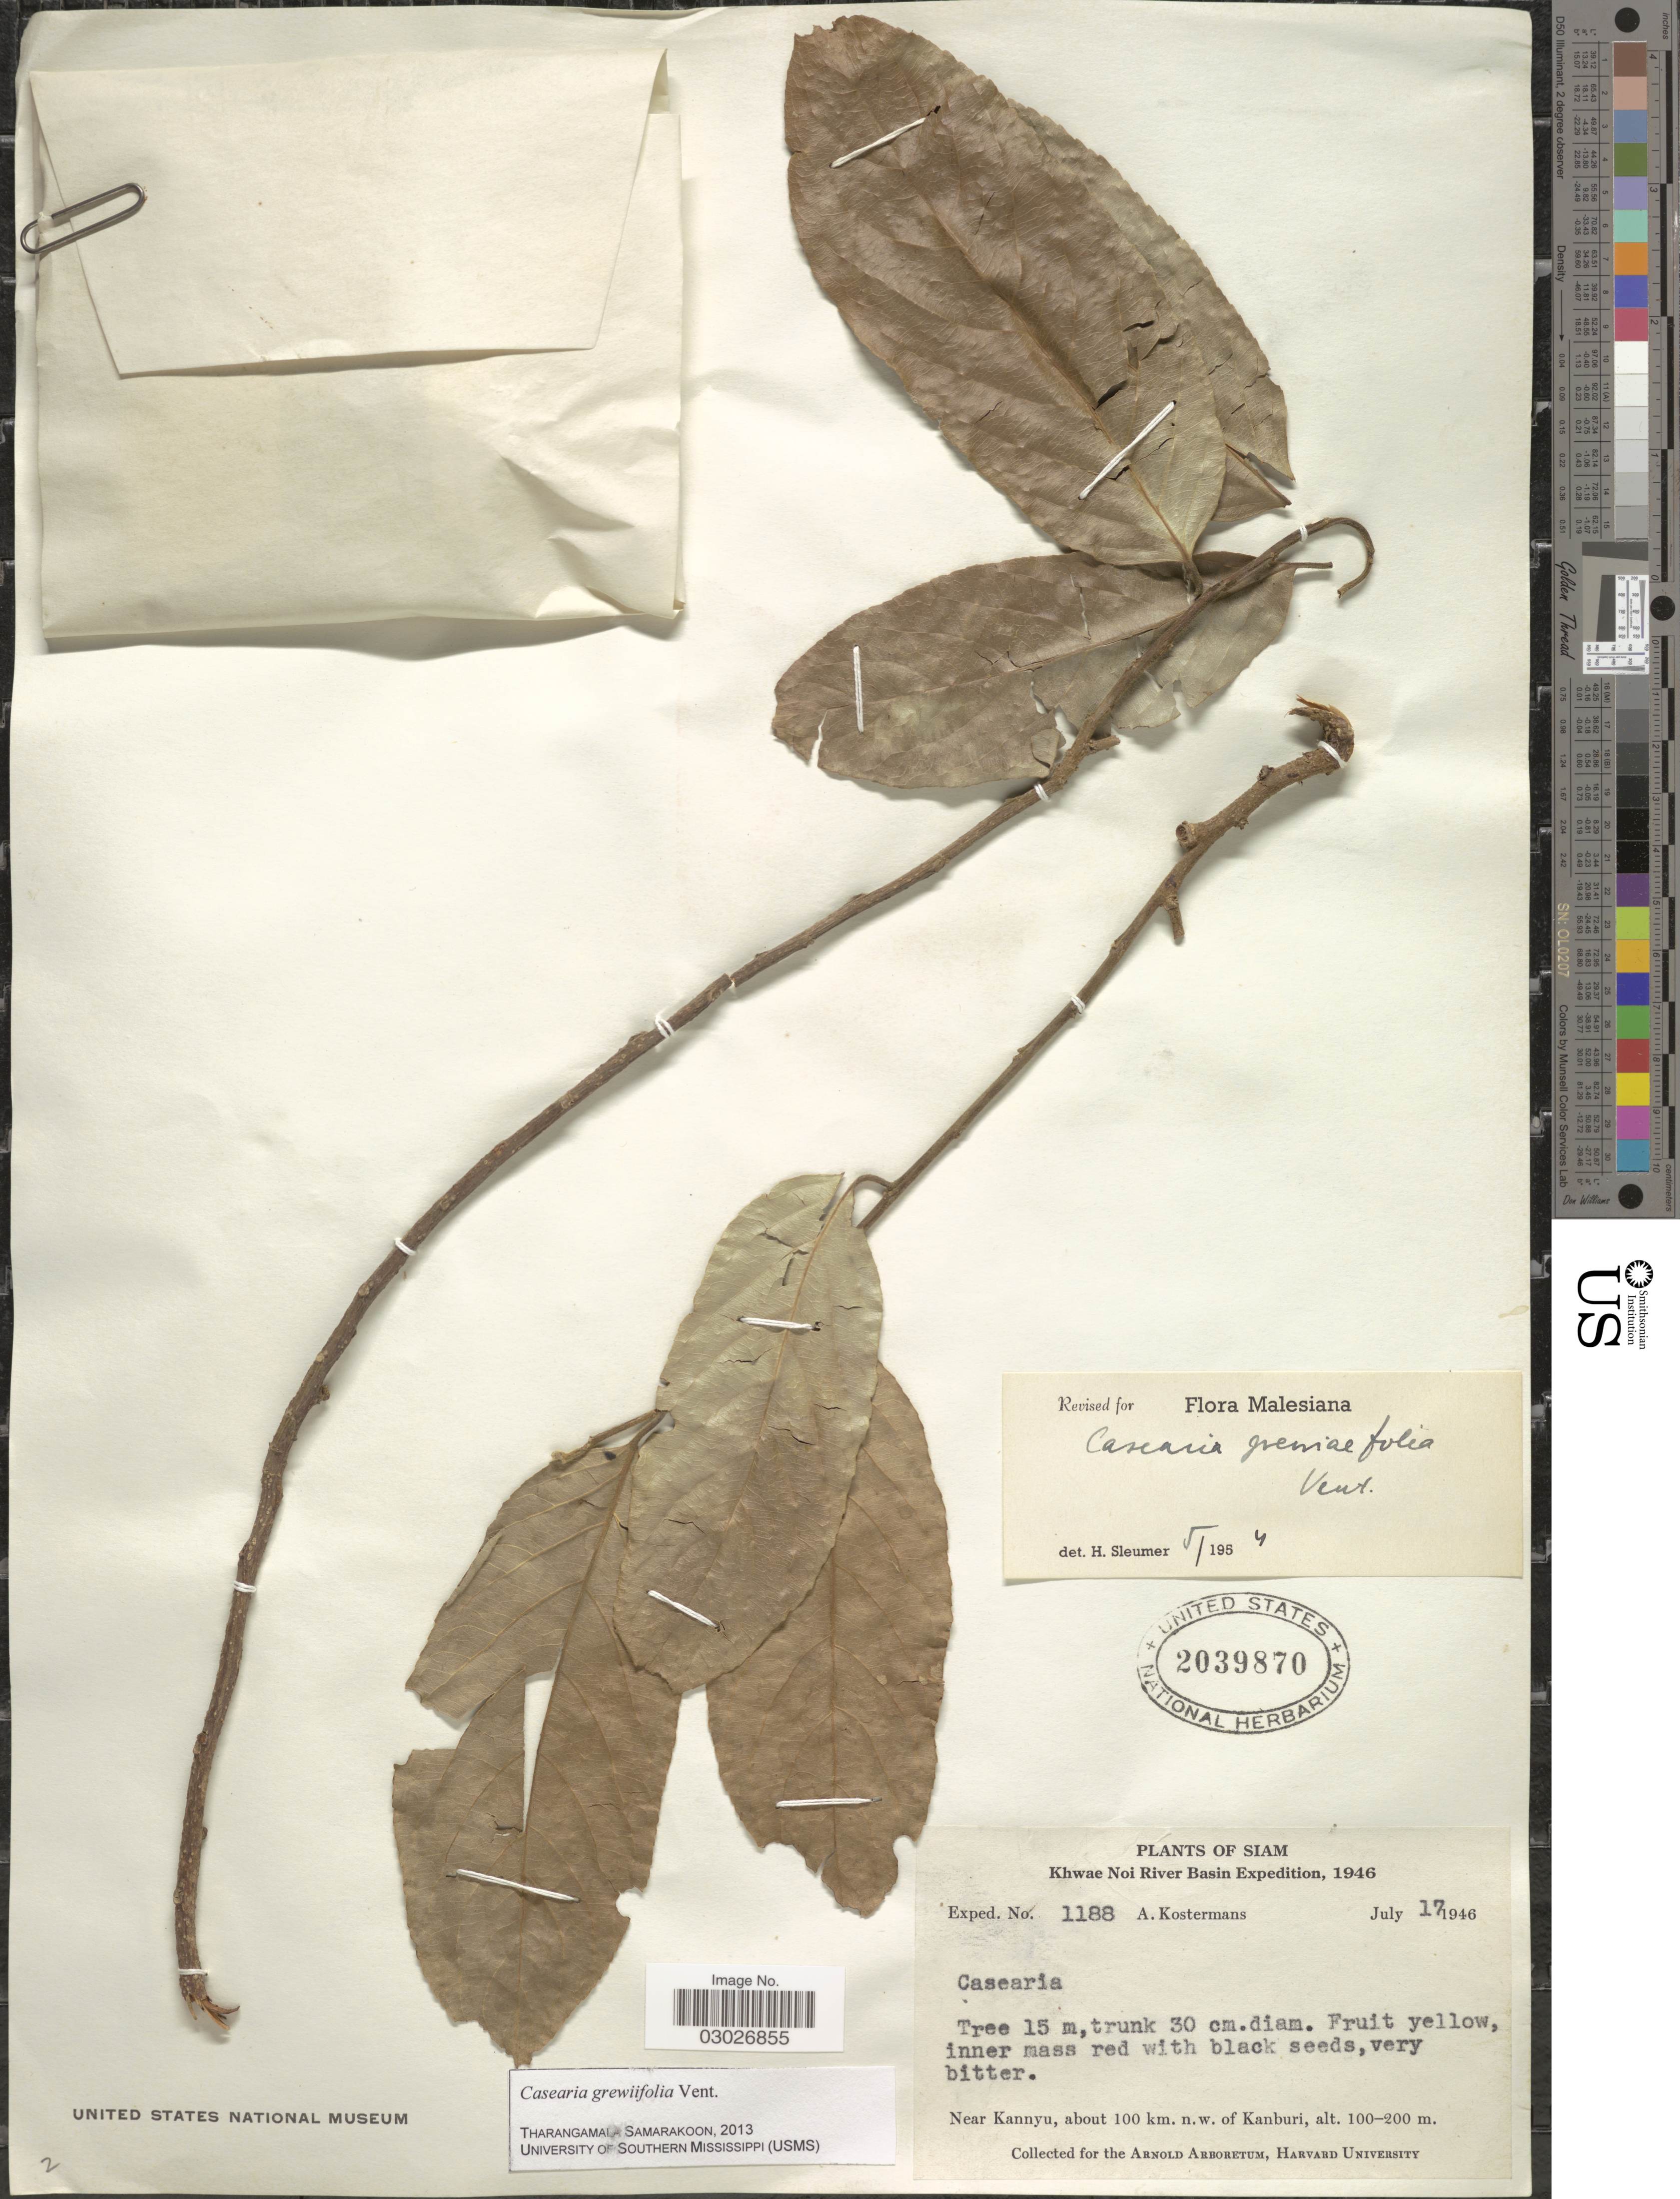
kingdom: Plantae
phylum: Tracheophyta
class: Magnoliopsida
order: Malpighiales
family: Salicaceae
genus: Casearia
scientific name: Casearia grewiifolia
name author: Vent.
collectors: A. J. G. Kostermans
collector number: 1188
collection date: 1946-07-17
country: Thailand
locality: Siam. Near Kannyu, about 100 km. n. w. of Kanburi.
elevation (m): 100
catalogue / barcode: US 2039870